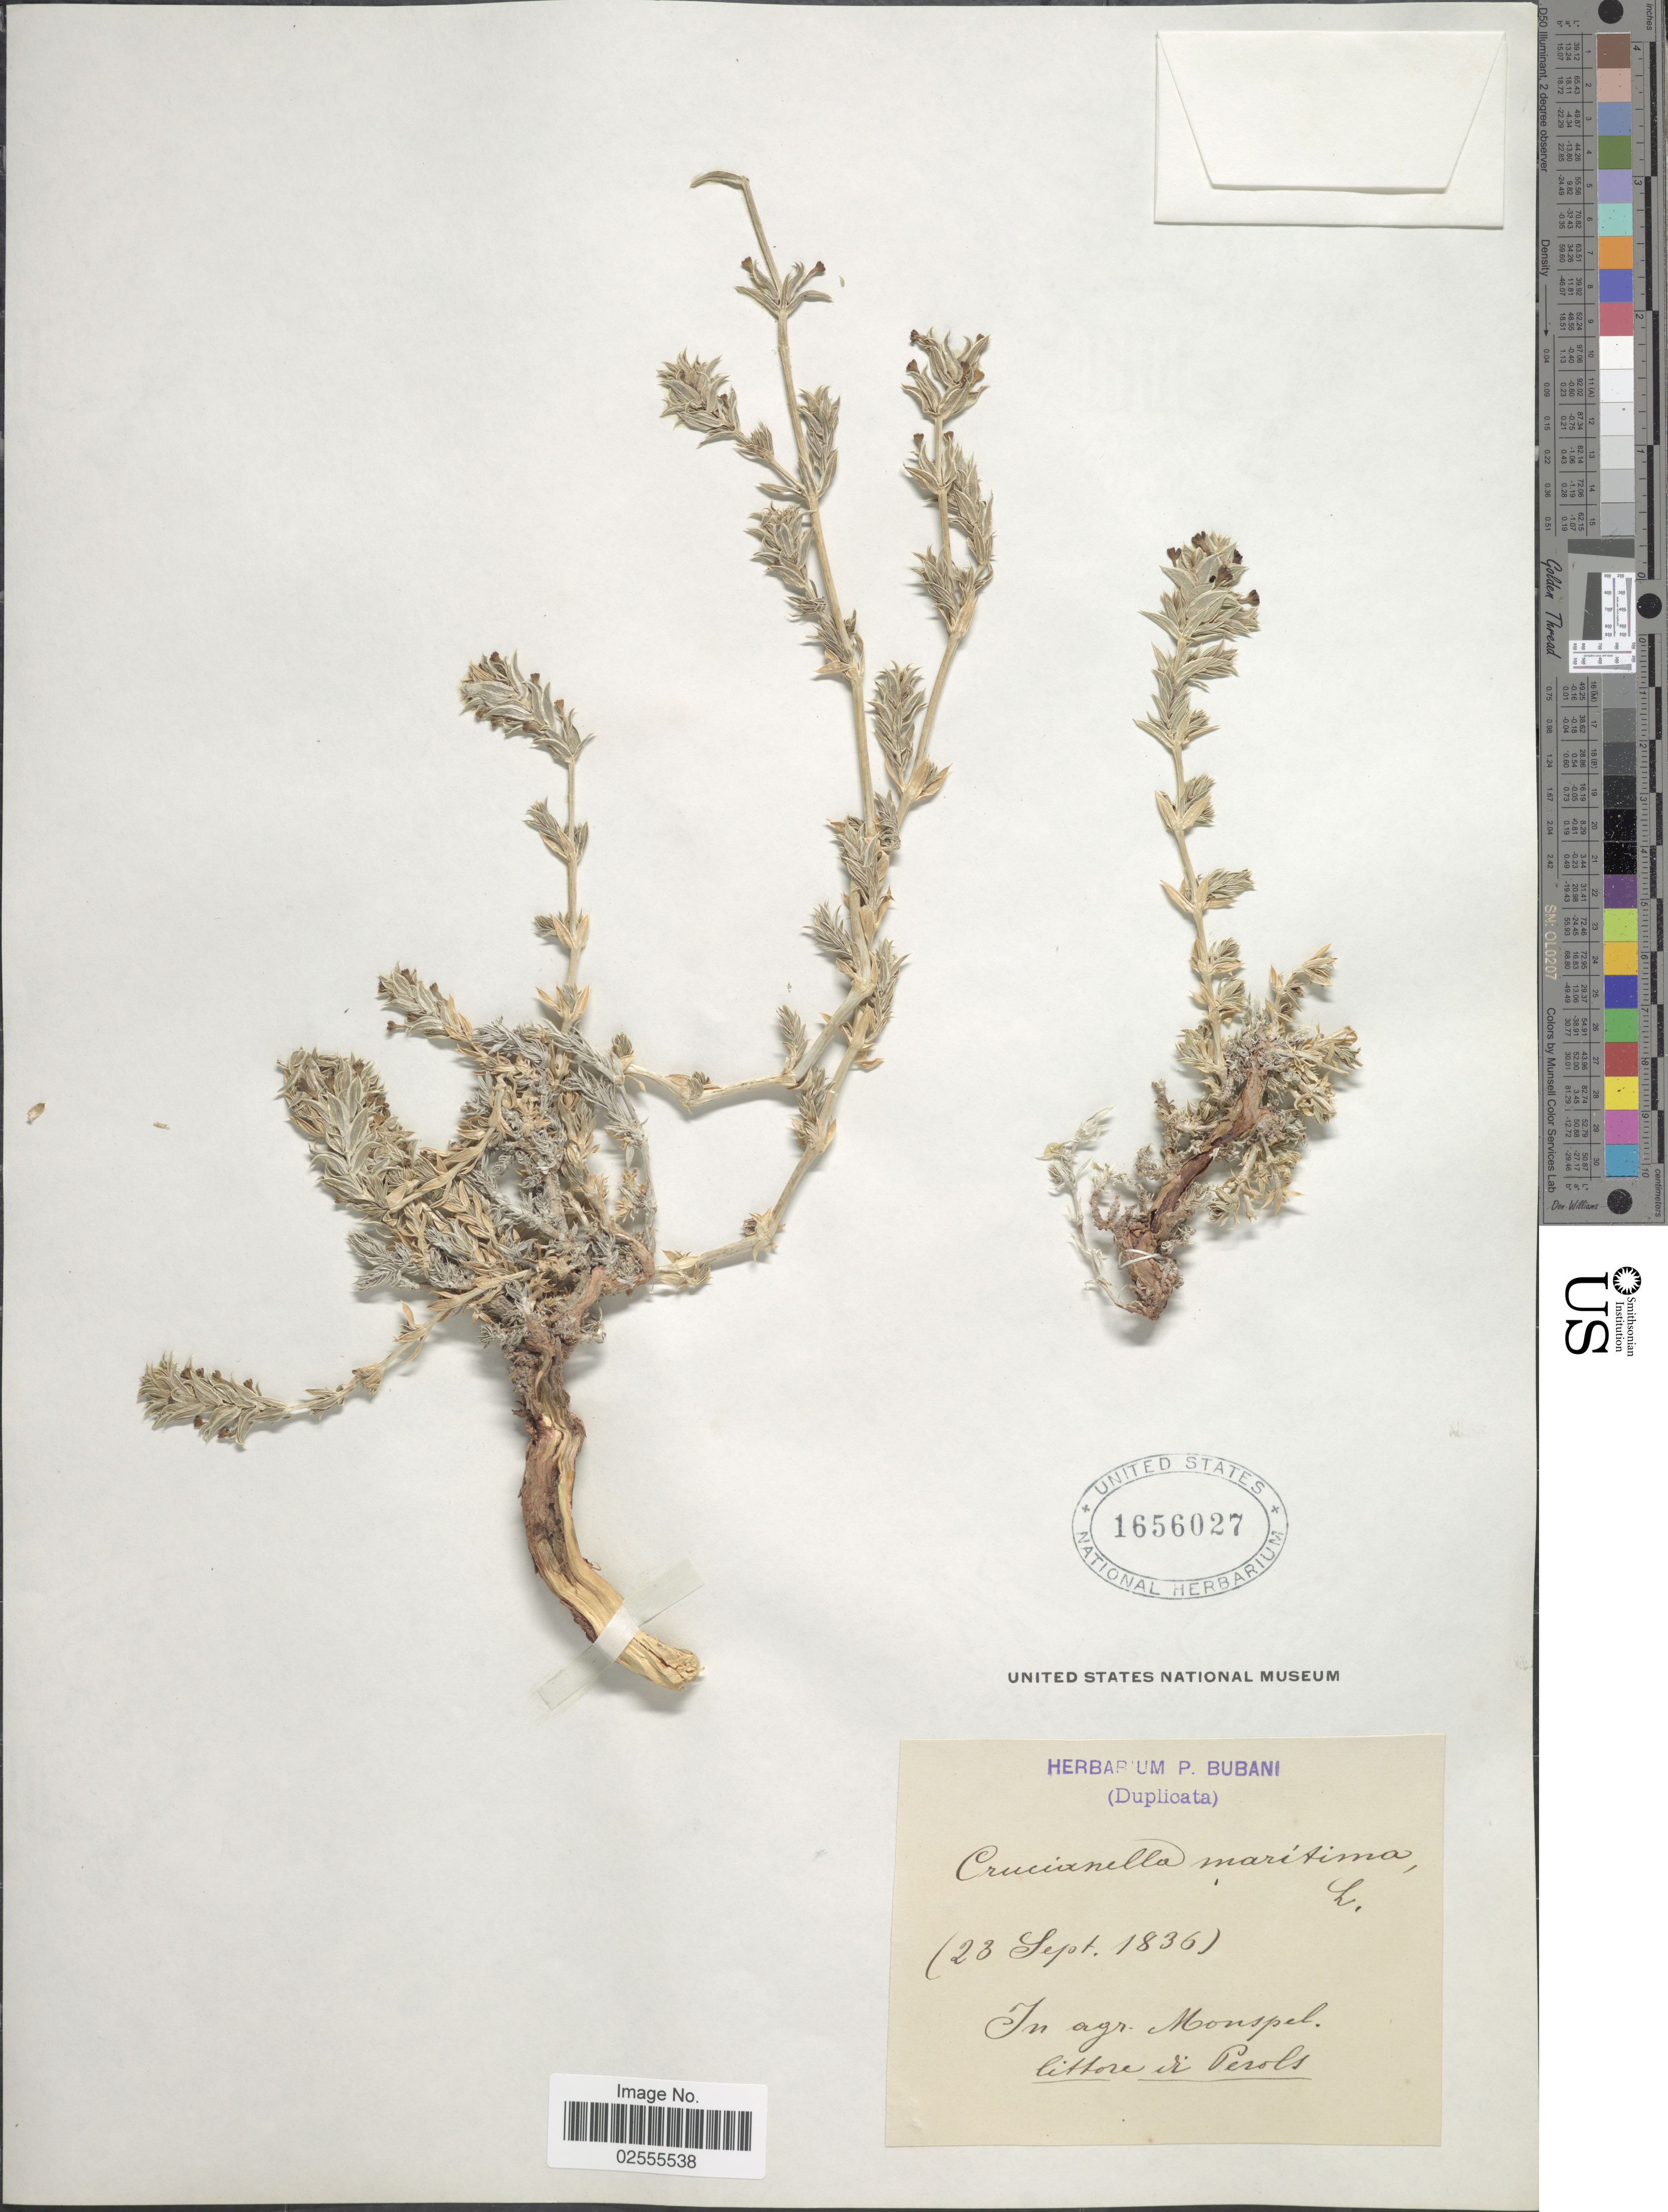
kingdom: Plantae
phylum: Tracheophyta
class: Magnoliopsida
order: Gentianales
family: Rubiaceae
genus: Crucianella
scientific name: Crucianella maritima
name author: L.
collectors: ex herb. P. Bubani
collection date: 1836-09-23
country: France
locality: In agr. Monspel. littore di Perols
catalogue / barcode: US 1656027